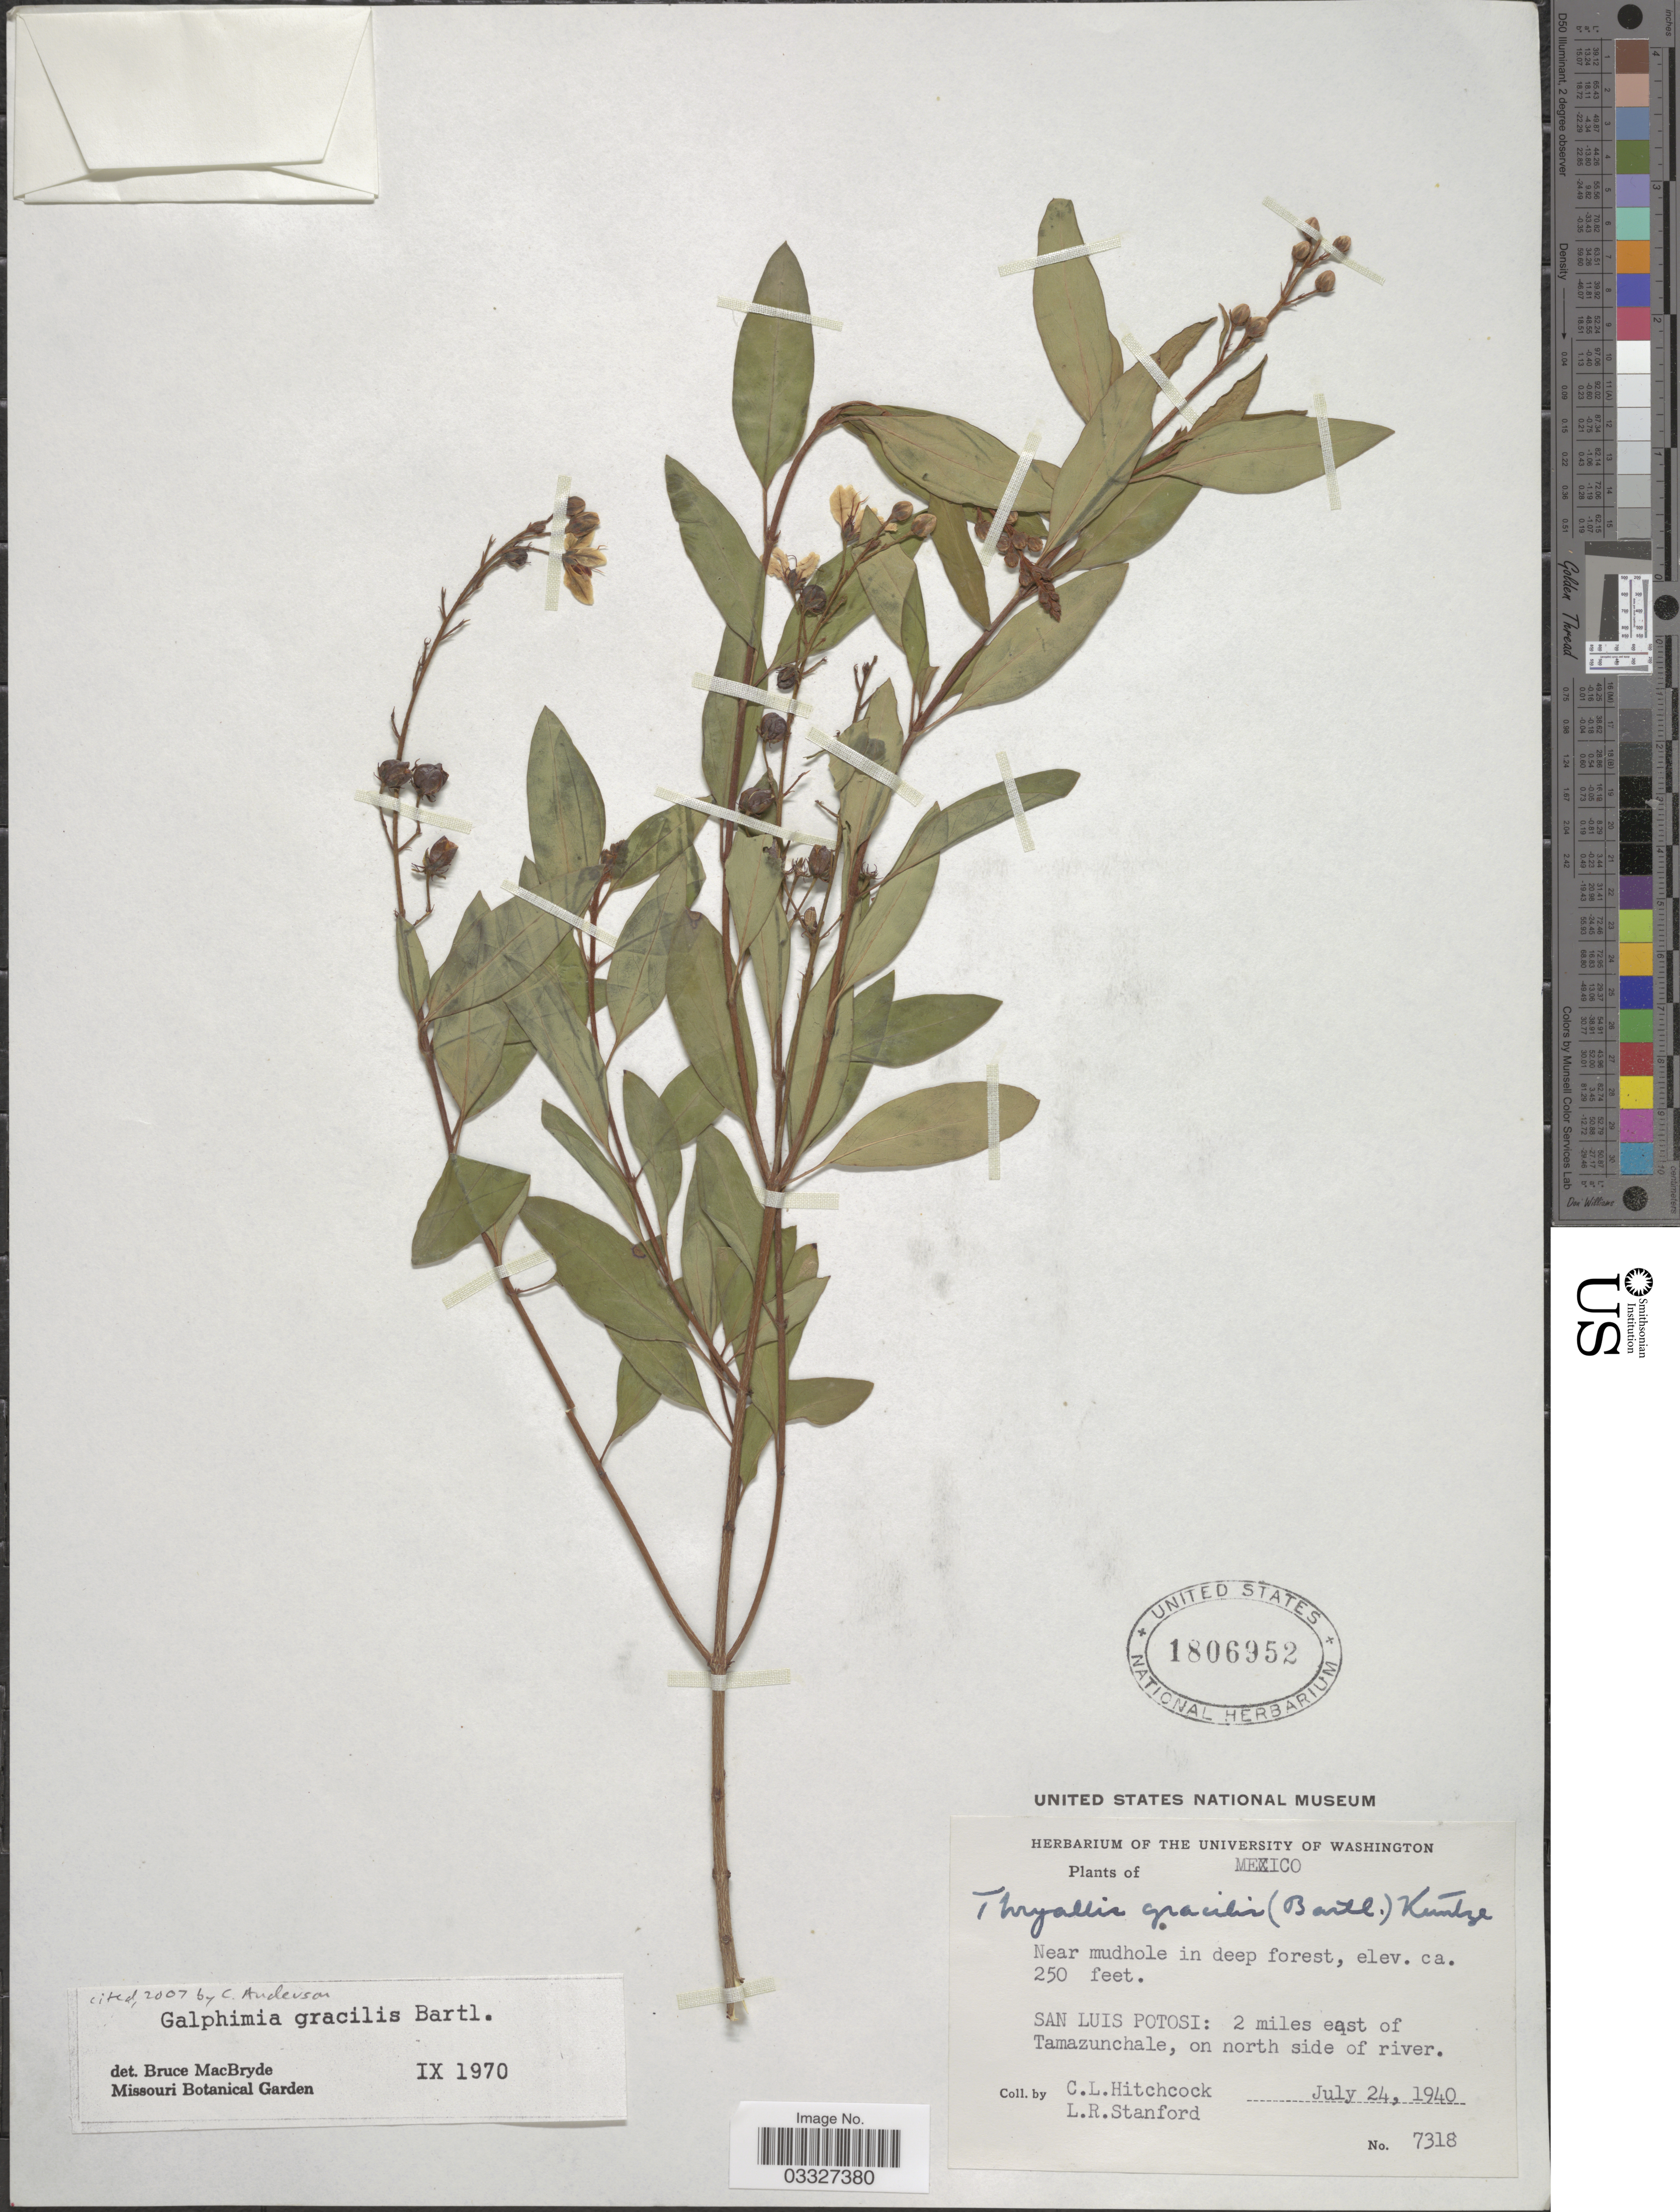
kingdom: Plantae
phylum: Tracheophyta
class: Magnoliopsida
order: Malpighiales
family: Malpighiaceae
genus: Galphimia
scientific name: Galphimia gracilis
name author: Bartl.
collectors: C. L. Hitchcock & L. R. Stanford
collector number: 7318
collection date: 1940-07-24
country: Mexico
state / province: San Luis Potosí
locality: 2 miles east of Tamazunchale, on north side of river.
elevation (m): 76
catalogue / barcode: US 1806952